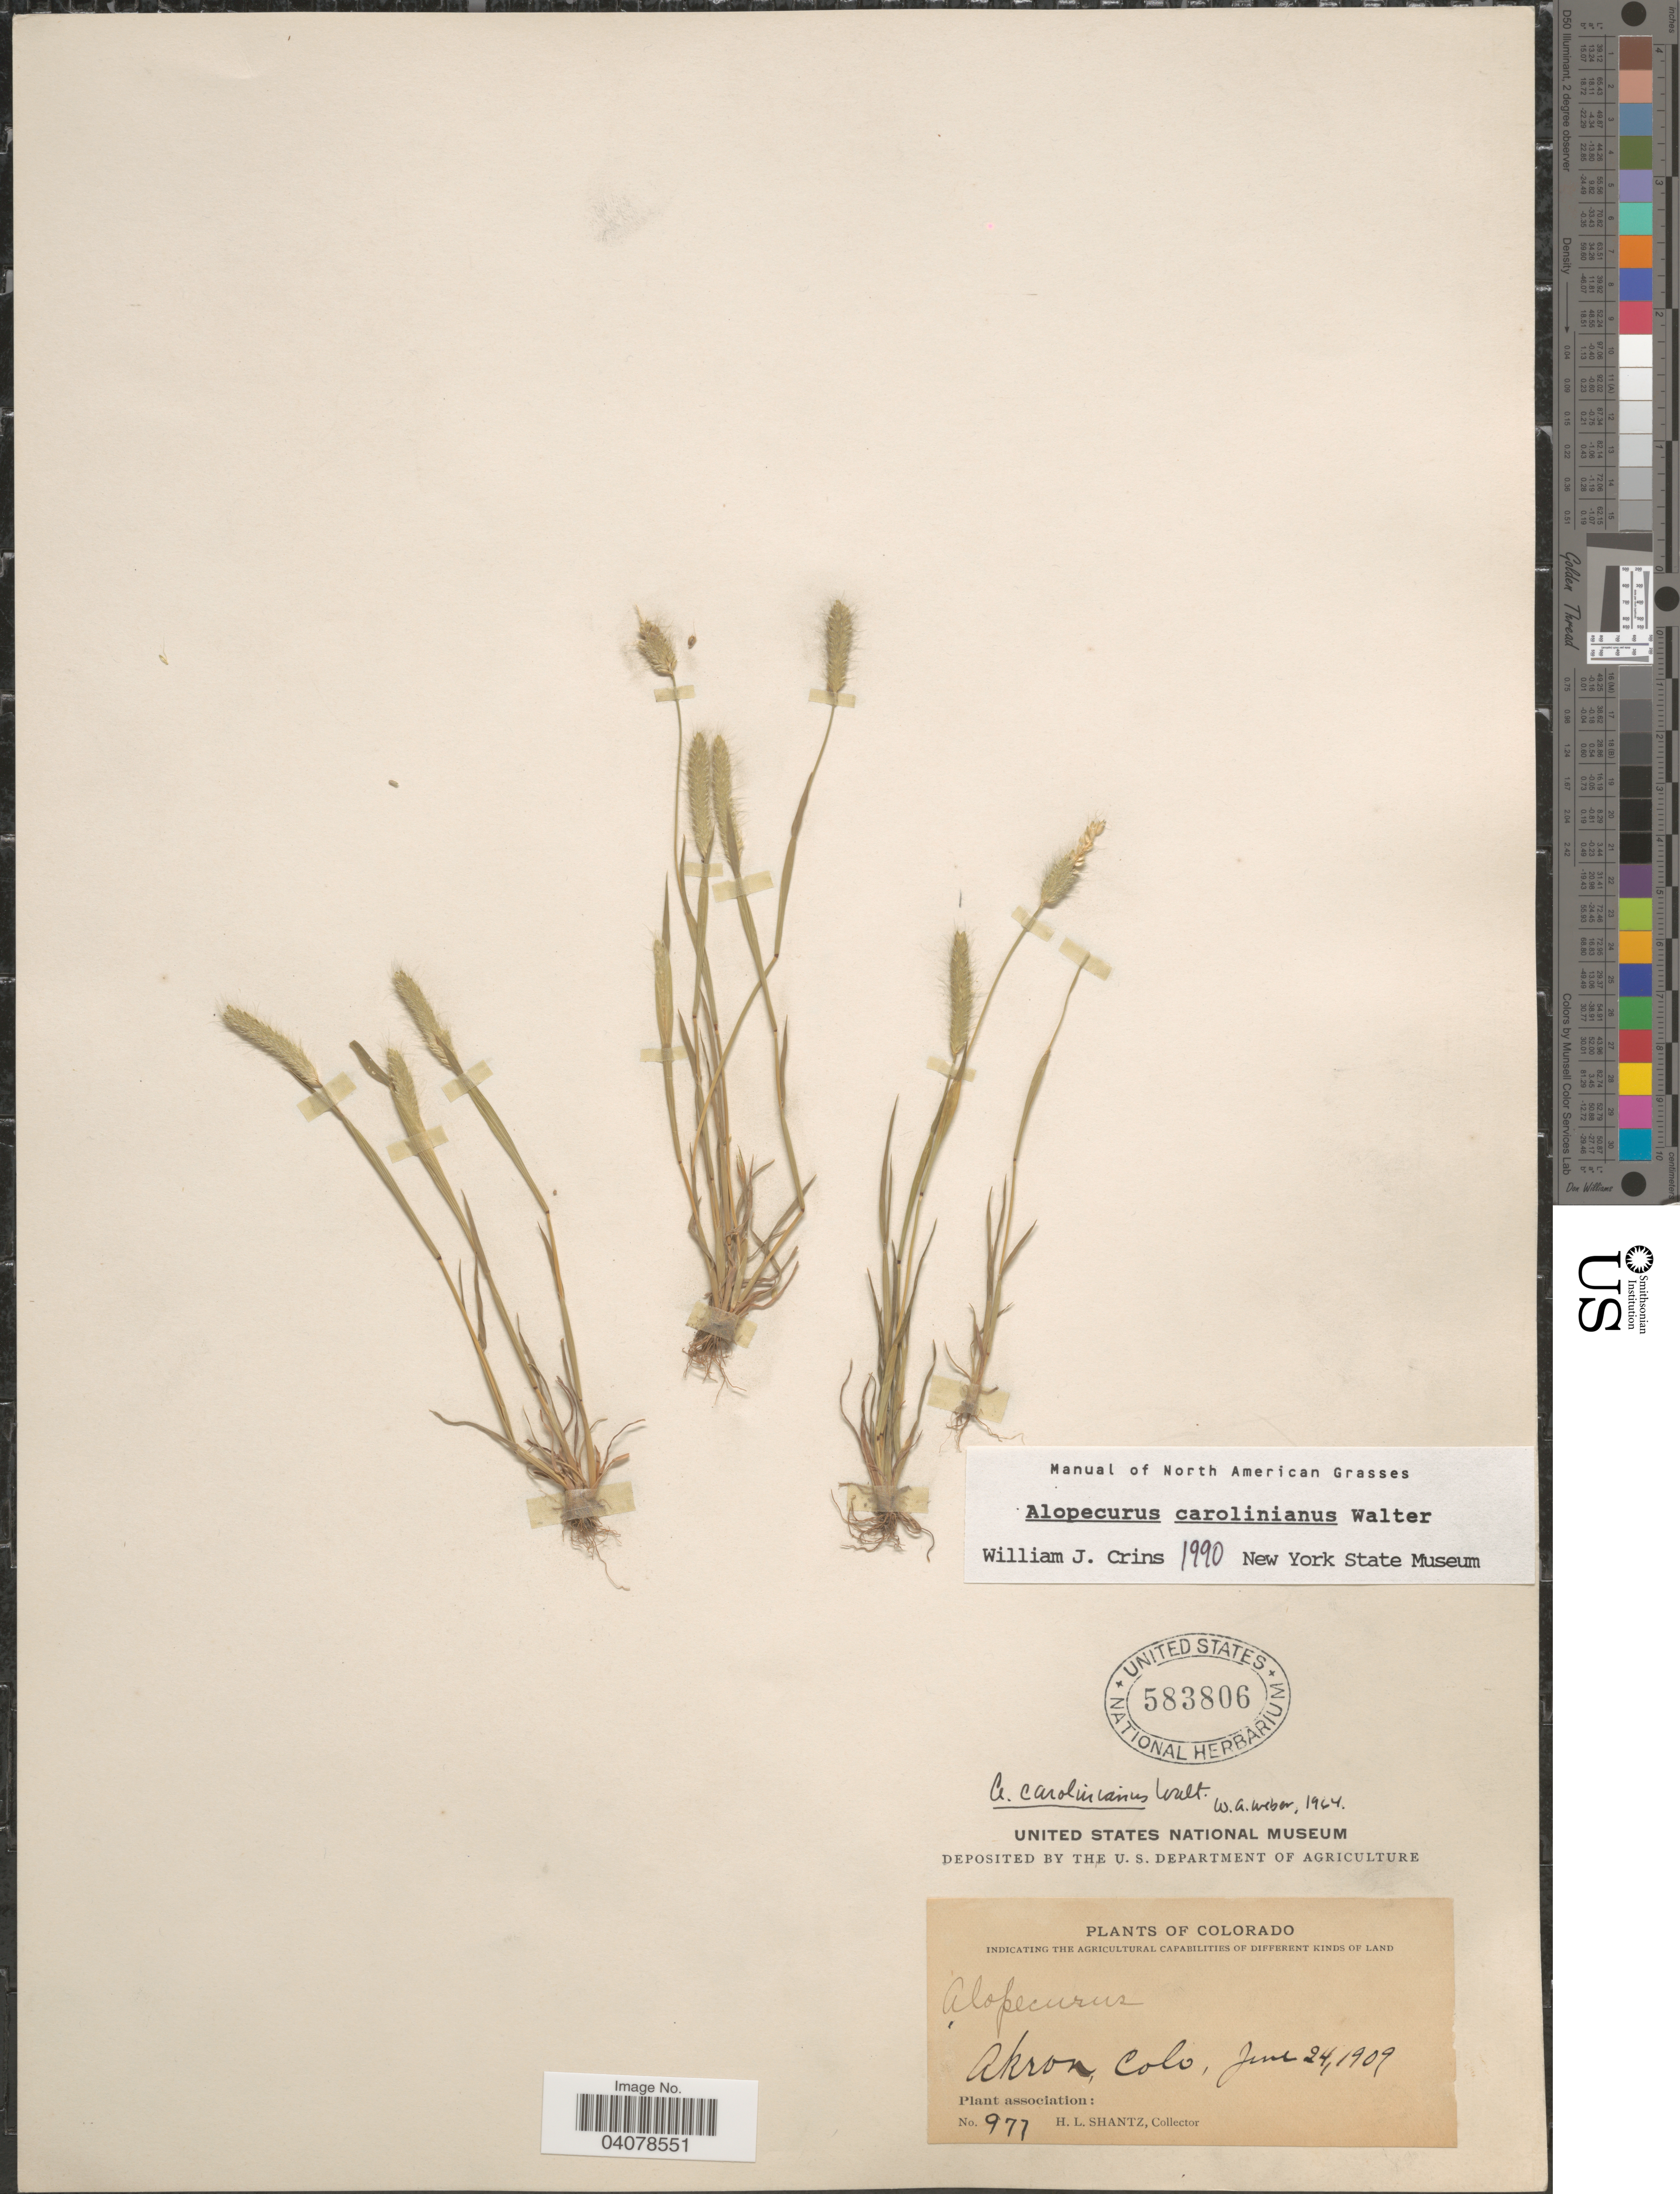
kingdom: Plantae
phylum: Tracheophyta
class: Liliopsida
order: Poales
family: Poaceae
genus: Alopecurus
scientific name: Alopecurus carolinianus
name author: Walter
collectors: H. Shantz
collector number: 977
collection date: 1909-06-24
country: United States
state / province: Colorado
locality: Akron.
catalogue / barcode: US 583806